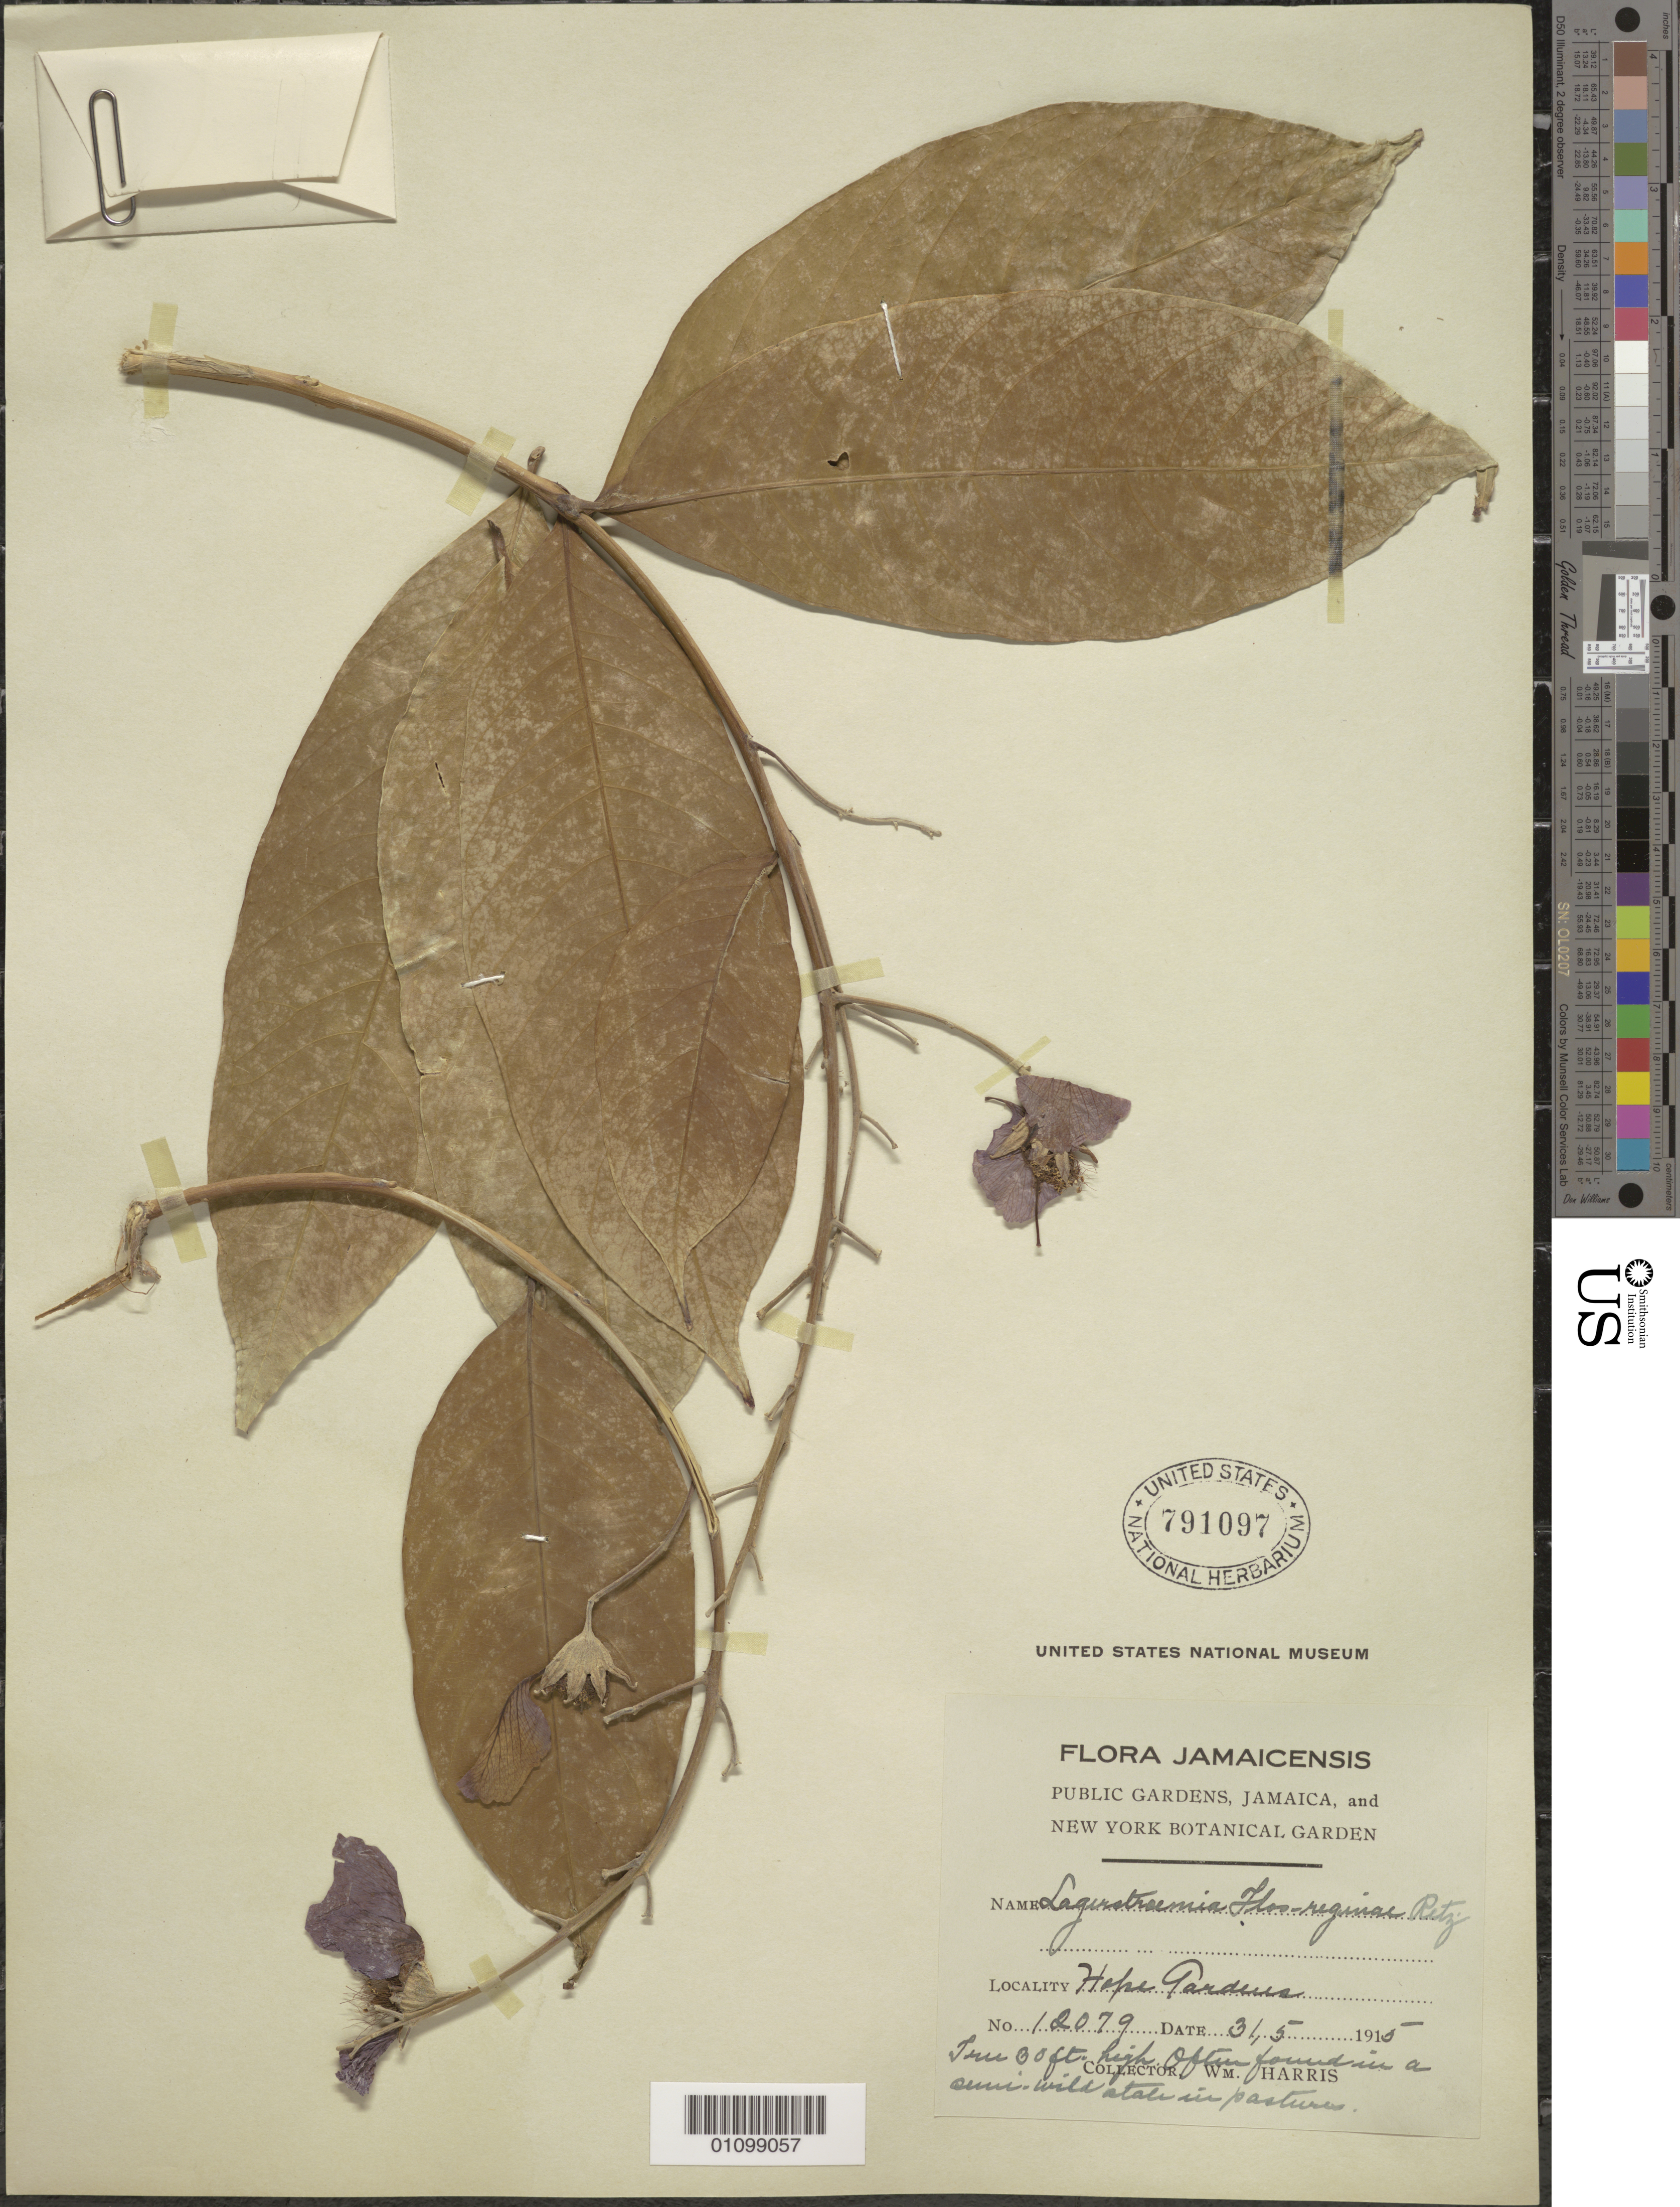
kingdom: Plantae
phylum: Tracheophyta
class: Magnoliopsida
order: Myrtales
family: Lythraceae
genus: Lagerstroemia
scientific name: Lagerstroemia speciosa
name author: (L.) Pers.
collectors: W. Harris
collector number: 12079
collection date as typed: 31 May 1915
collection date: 1915-05-31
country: Jamaica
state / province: Kingston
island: Jamaica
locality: Hope Gardens.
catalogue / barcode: US 791097